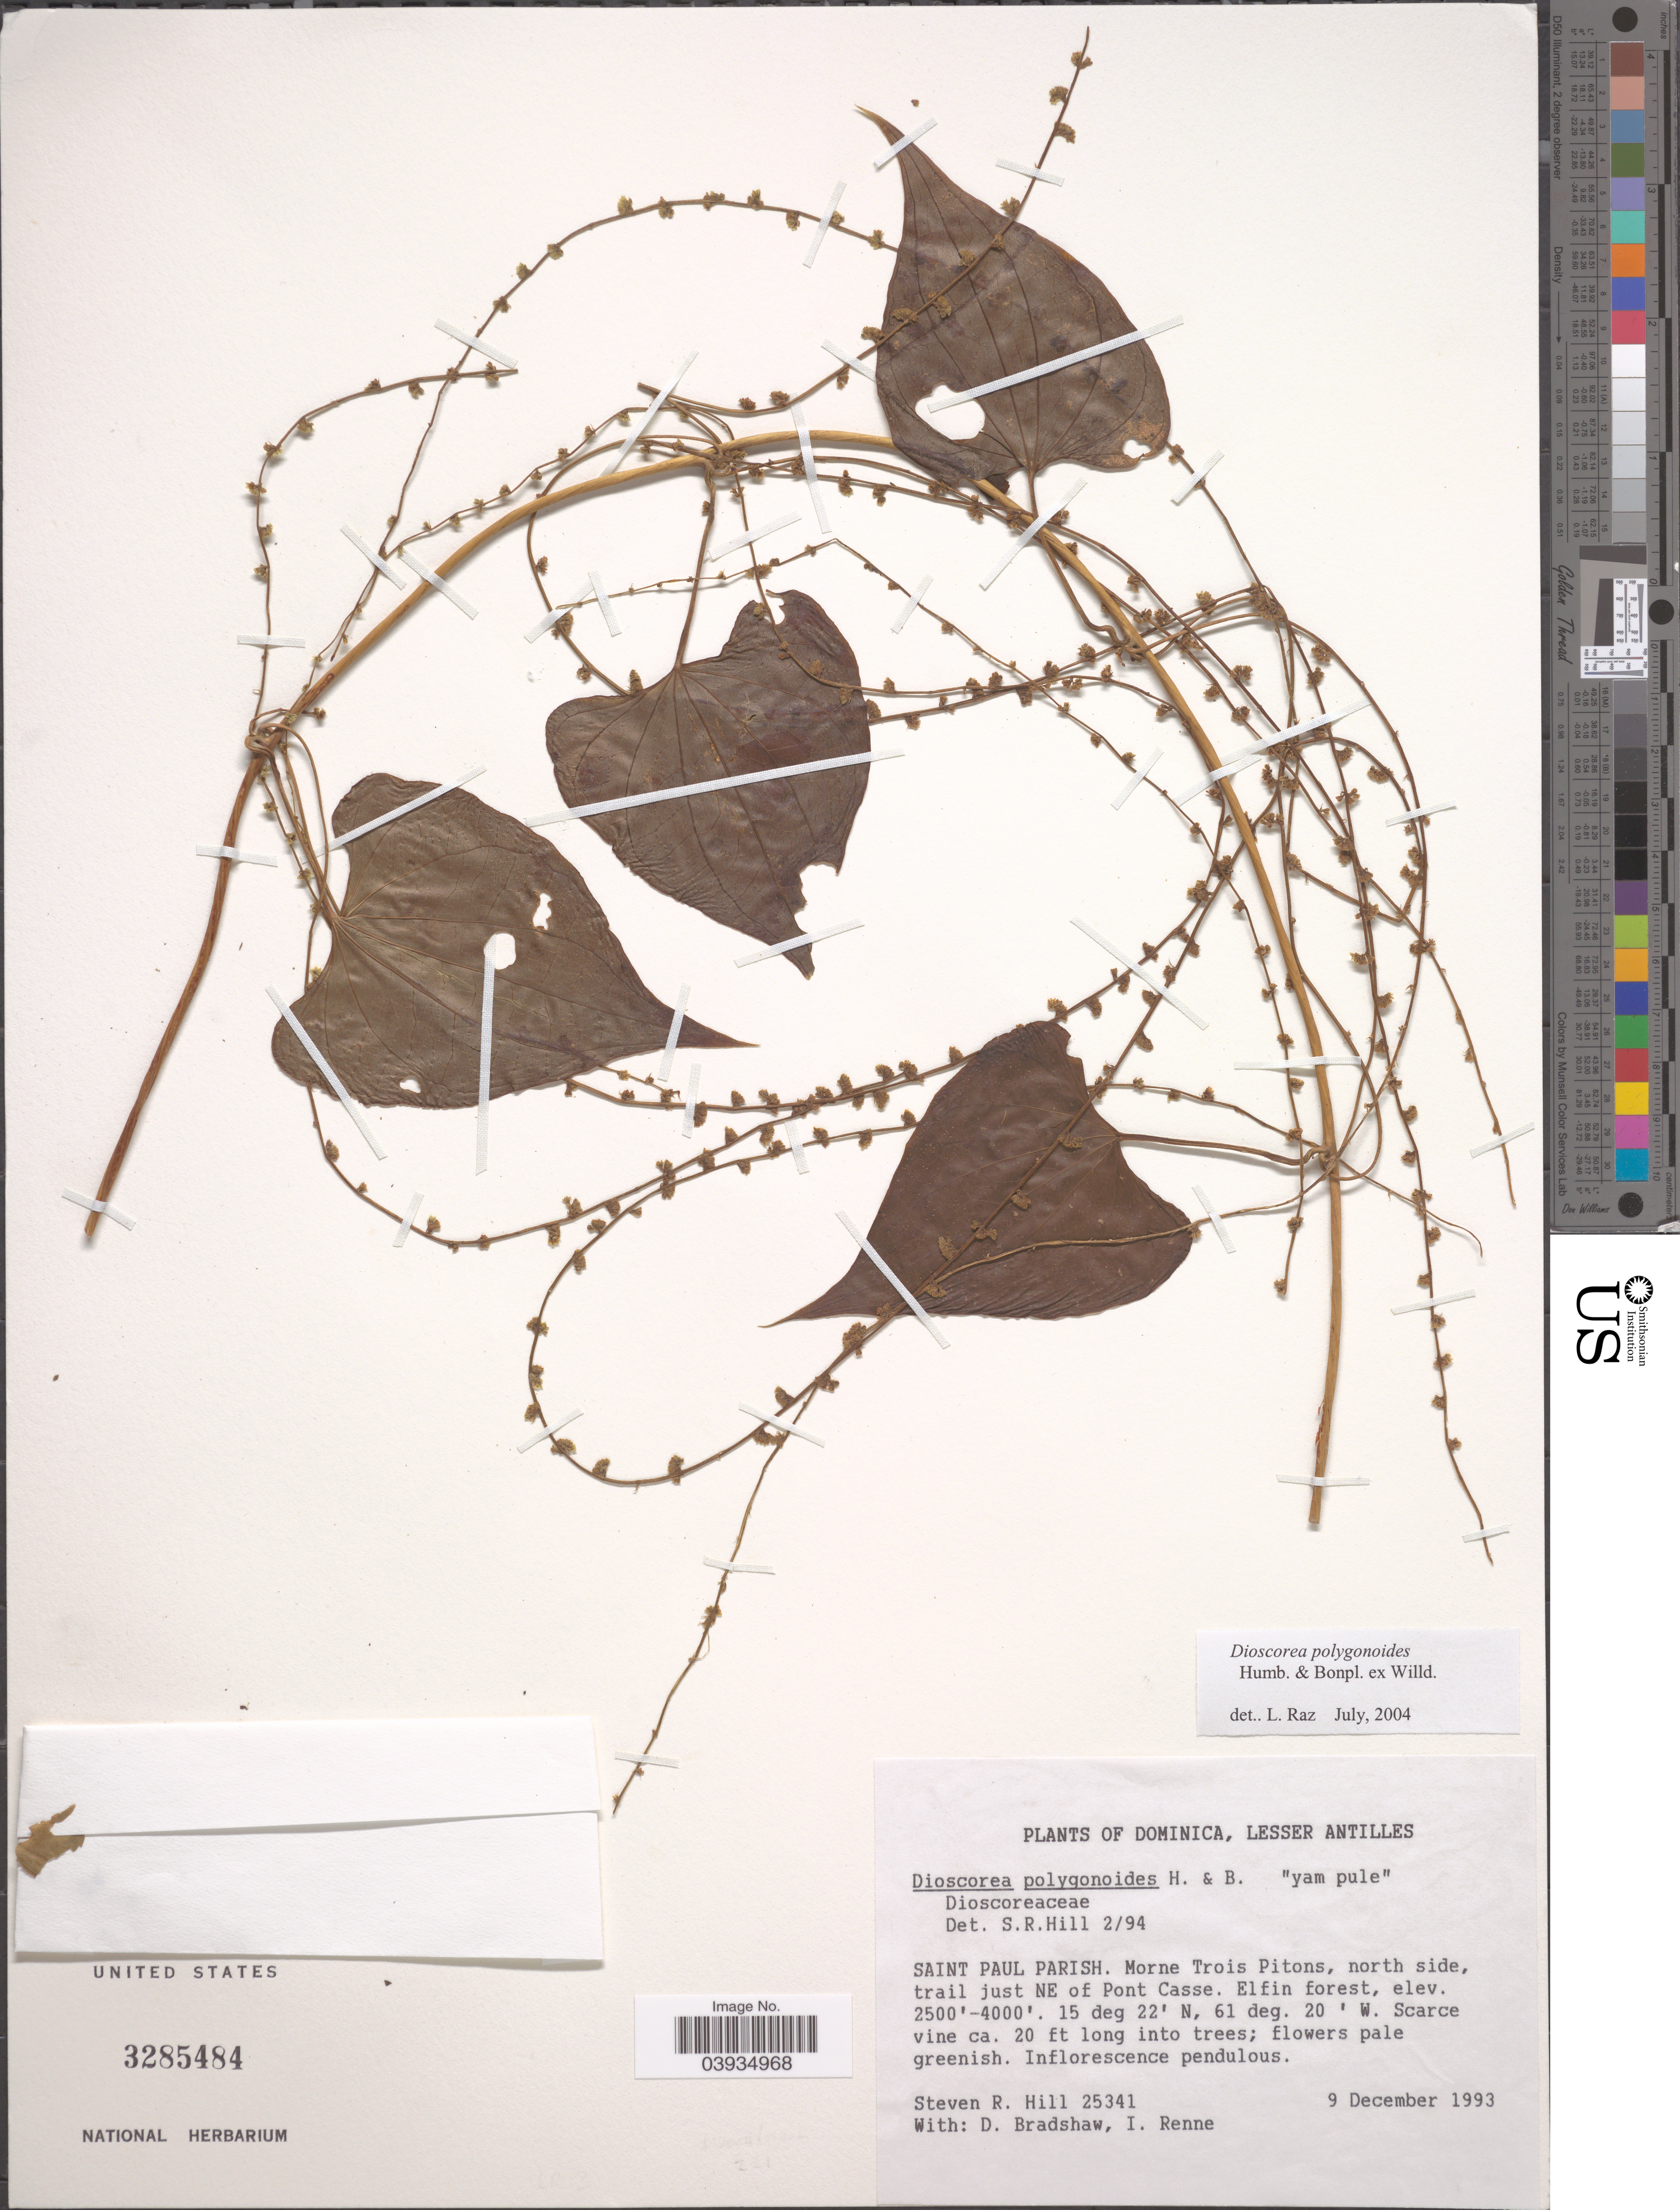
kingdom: Plantae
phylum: Tracheophyta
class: Liliopsida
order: Dioscoreales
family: Dioscoreaceae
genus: Dioscorea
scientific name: Dioscorea polygonoides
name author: Humb. & Bonpl. ex Willd.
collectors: S. R. Hill, D. Bradshaw & I. Renne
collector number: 25341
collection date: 1993-12-09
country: Dominica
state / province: St. Paul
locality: Lesser Antilles. Saint Paul parish. Morne Trois Pitons, north side, trail just NE of Pont Casse. Elfin forest.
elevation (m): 762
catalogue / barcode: US 3285484